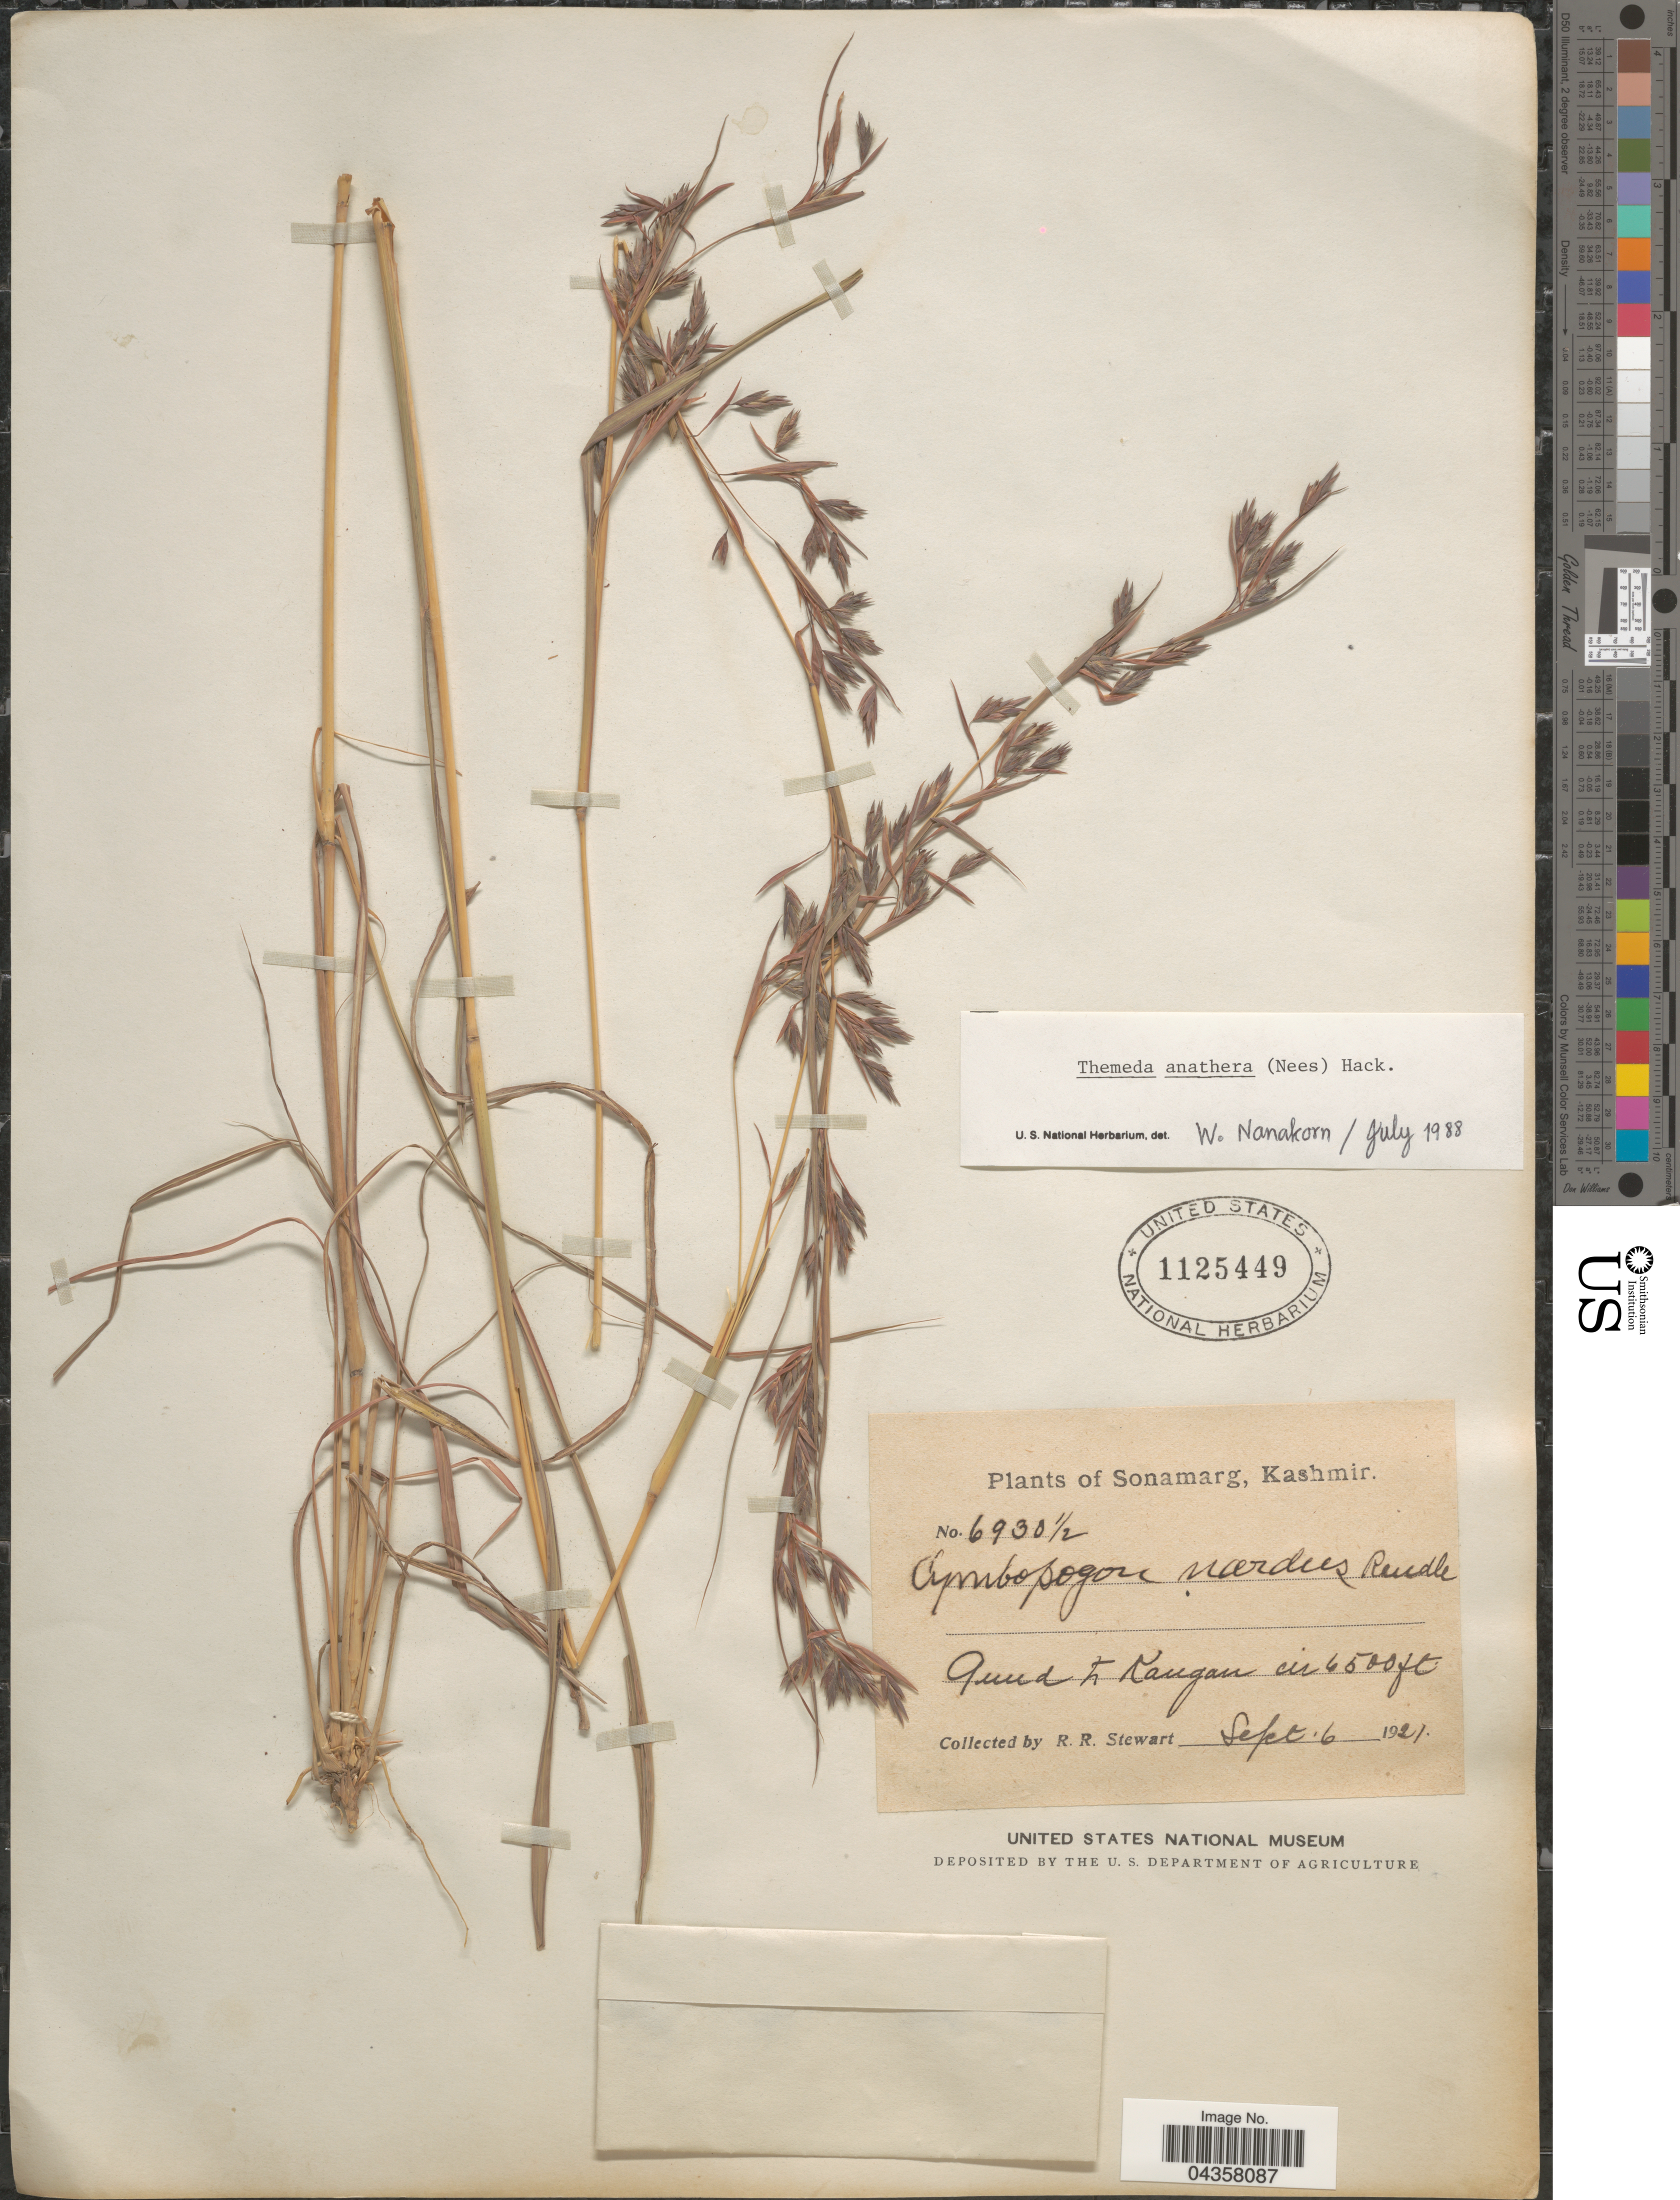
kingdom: Plantae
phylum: Tracheophyta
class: Liliopsida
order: Poales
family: Poaceae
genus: Themeda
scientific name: Themeda anathera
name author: (Nees) Hack.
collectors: R. Stewart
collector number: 6930½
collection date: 1921-09-06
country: India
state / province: Jammu and Kashmir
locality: Sonamarg, Kashmir. Gund to Kangan.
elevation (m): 1981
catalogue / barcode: US 1125449